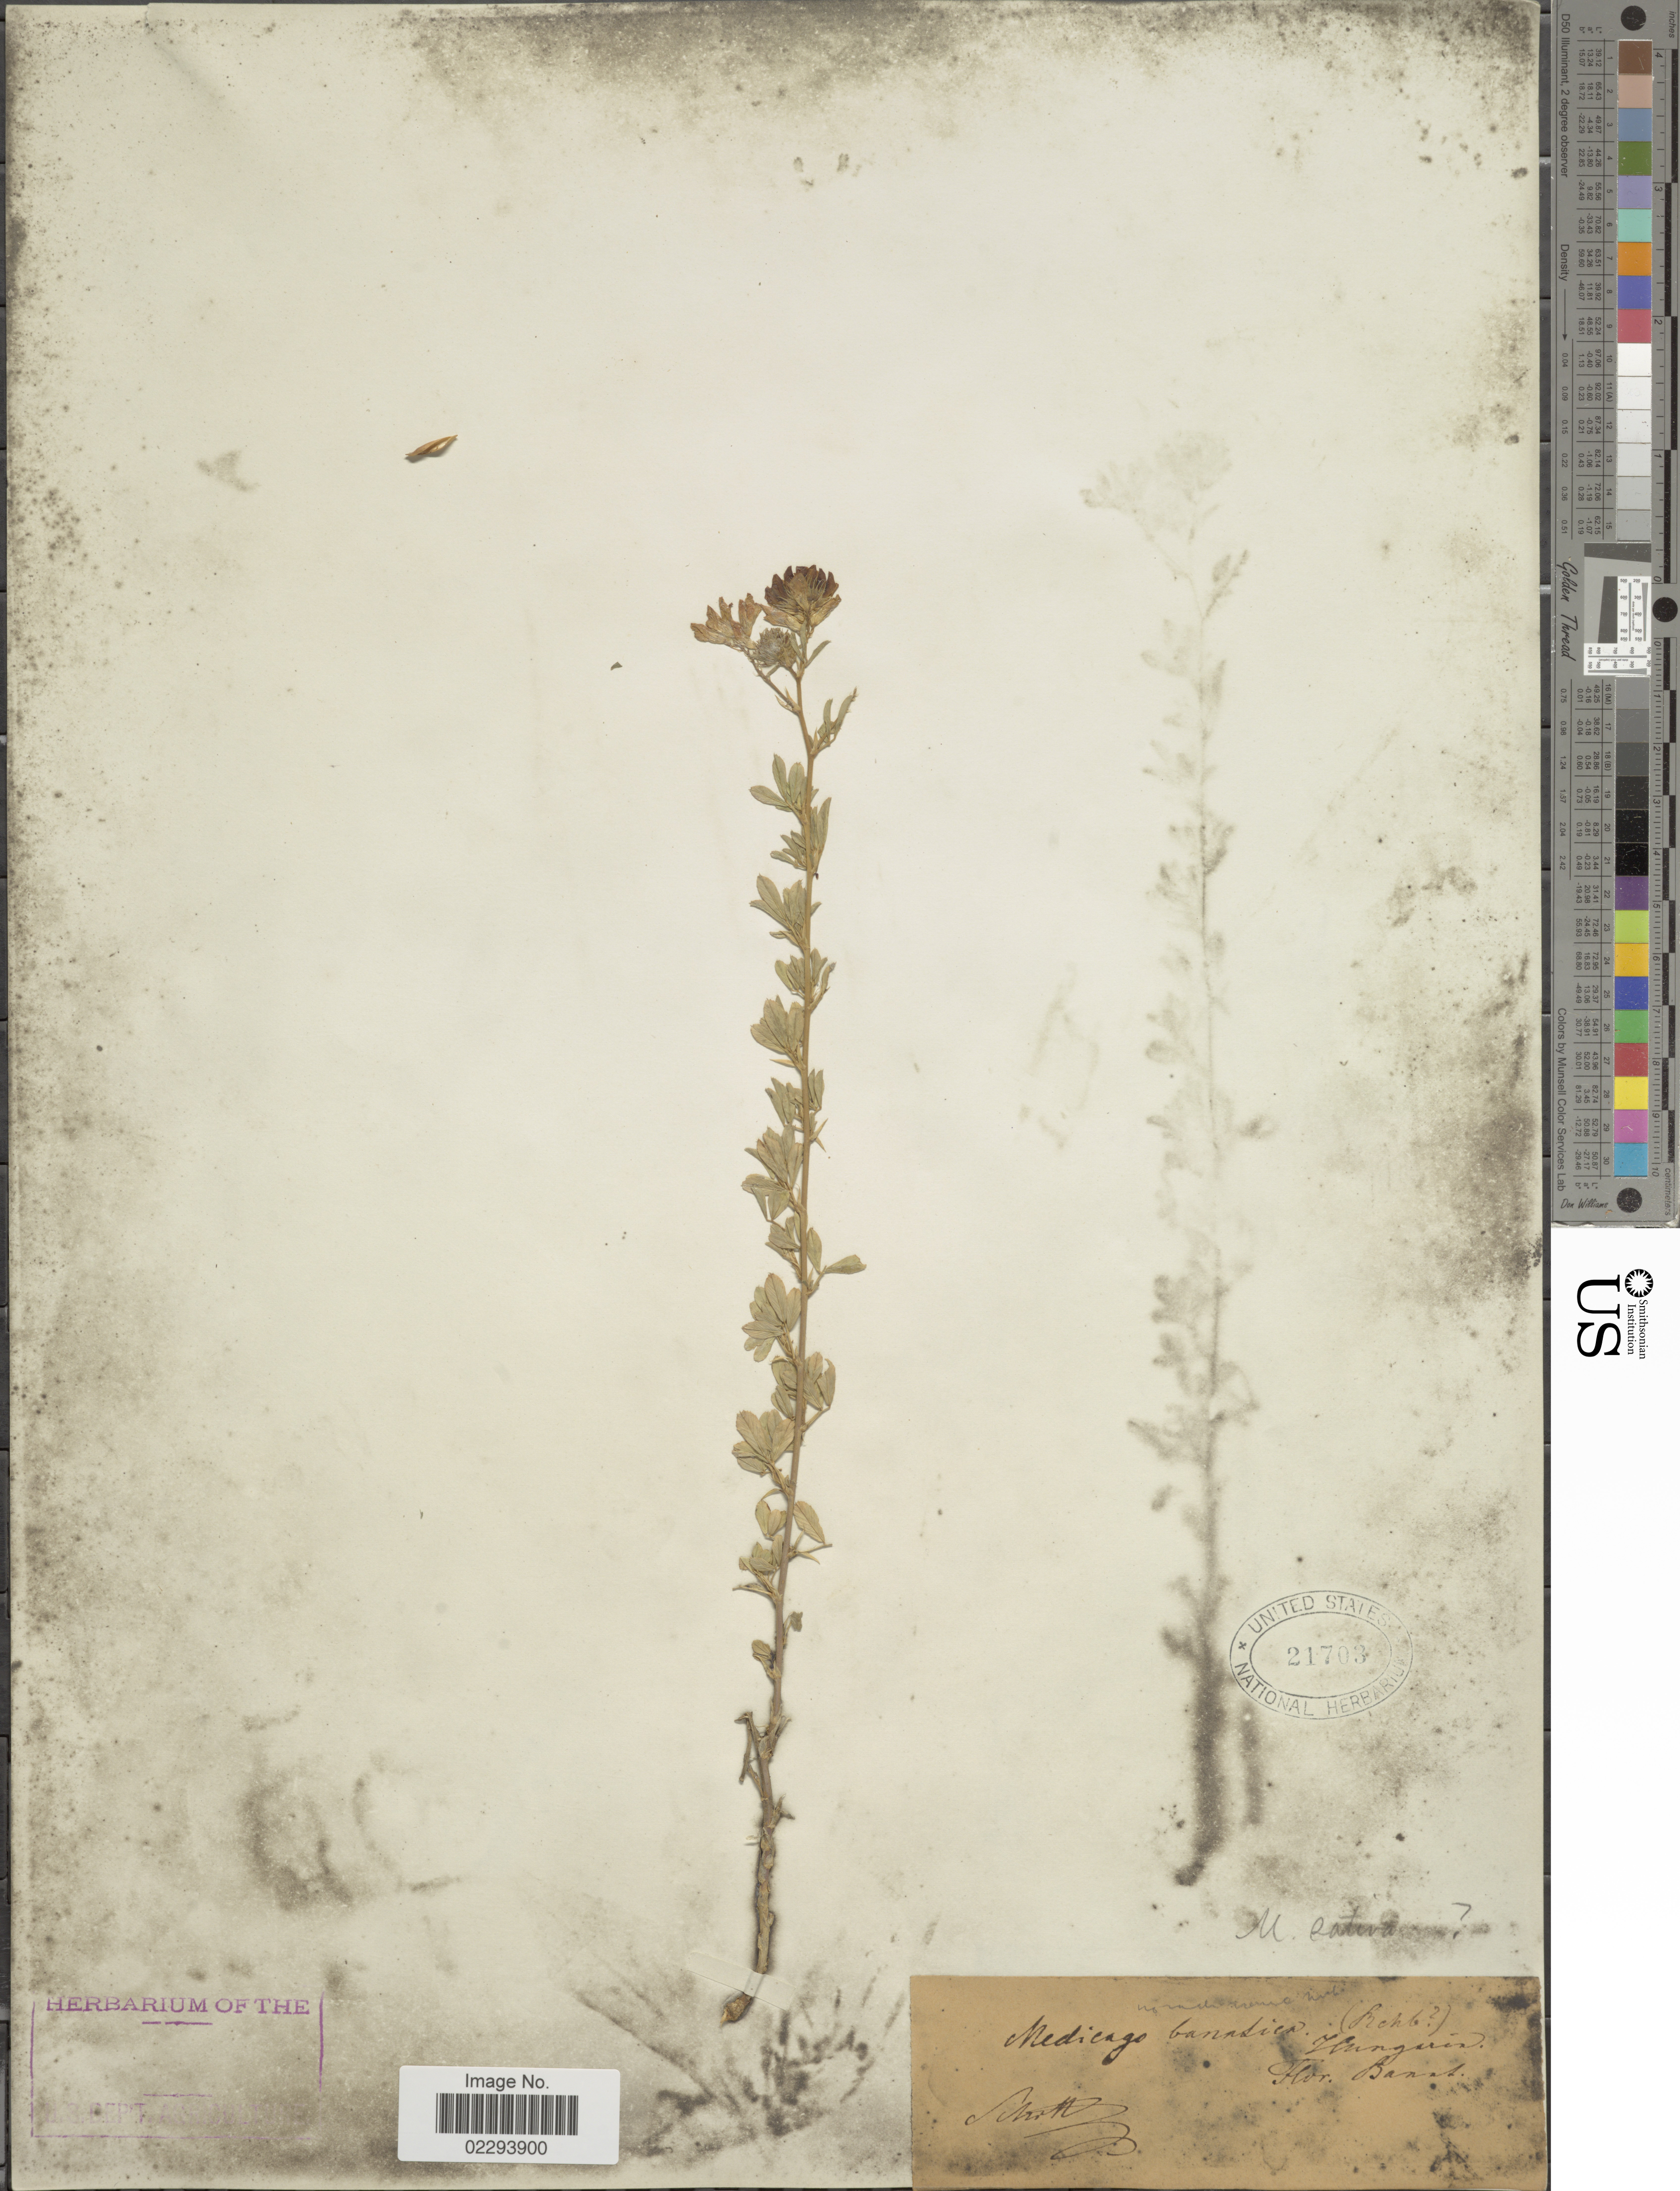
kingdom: Plantae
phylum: Tracheophyta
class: Magnoliopsida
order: Fabales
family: Fabaceae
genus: Medicago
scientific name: Medicago sativa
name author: L.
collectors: Schott, --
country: Hungary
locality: Hungaria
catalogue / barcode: US 21703